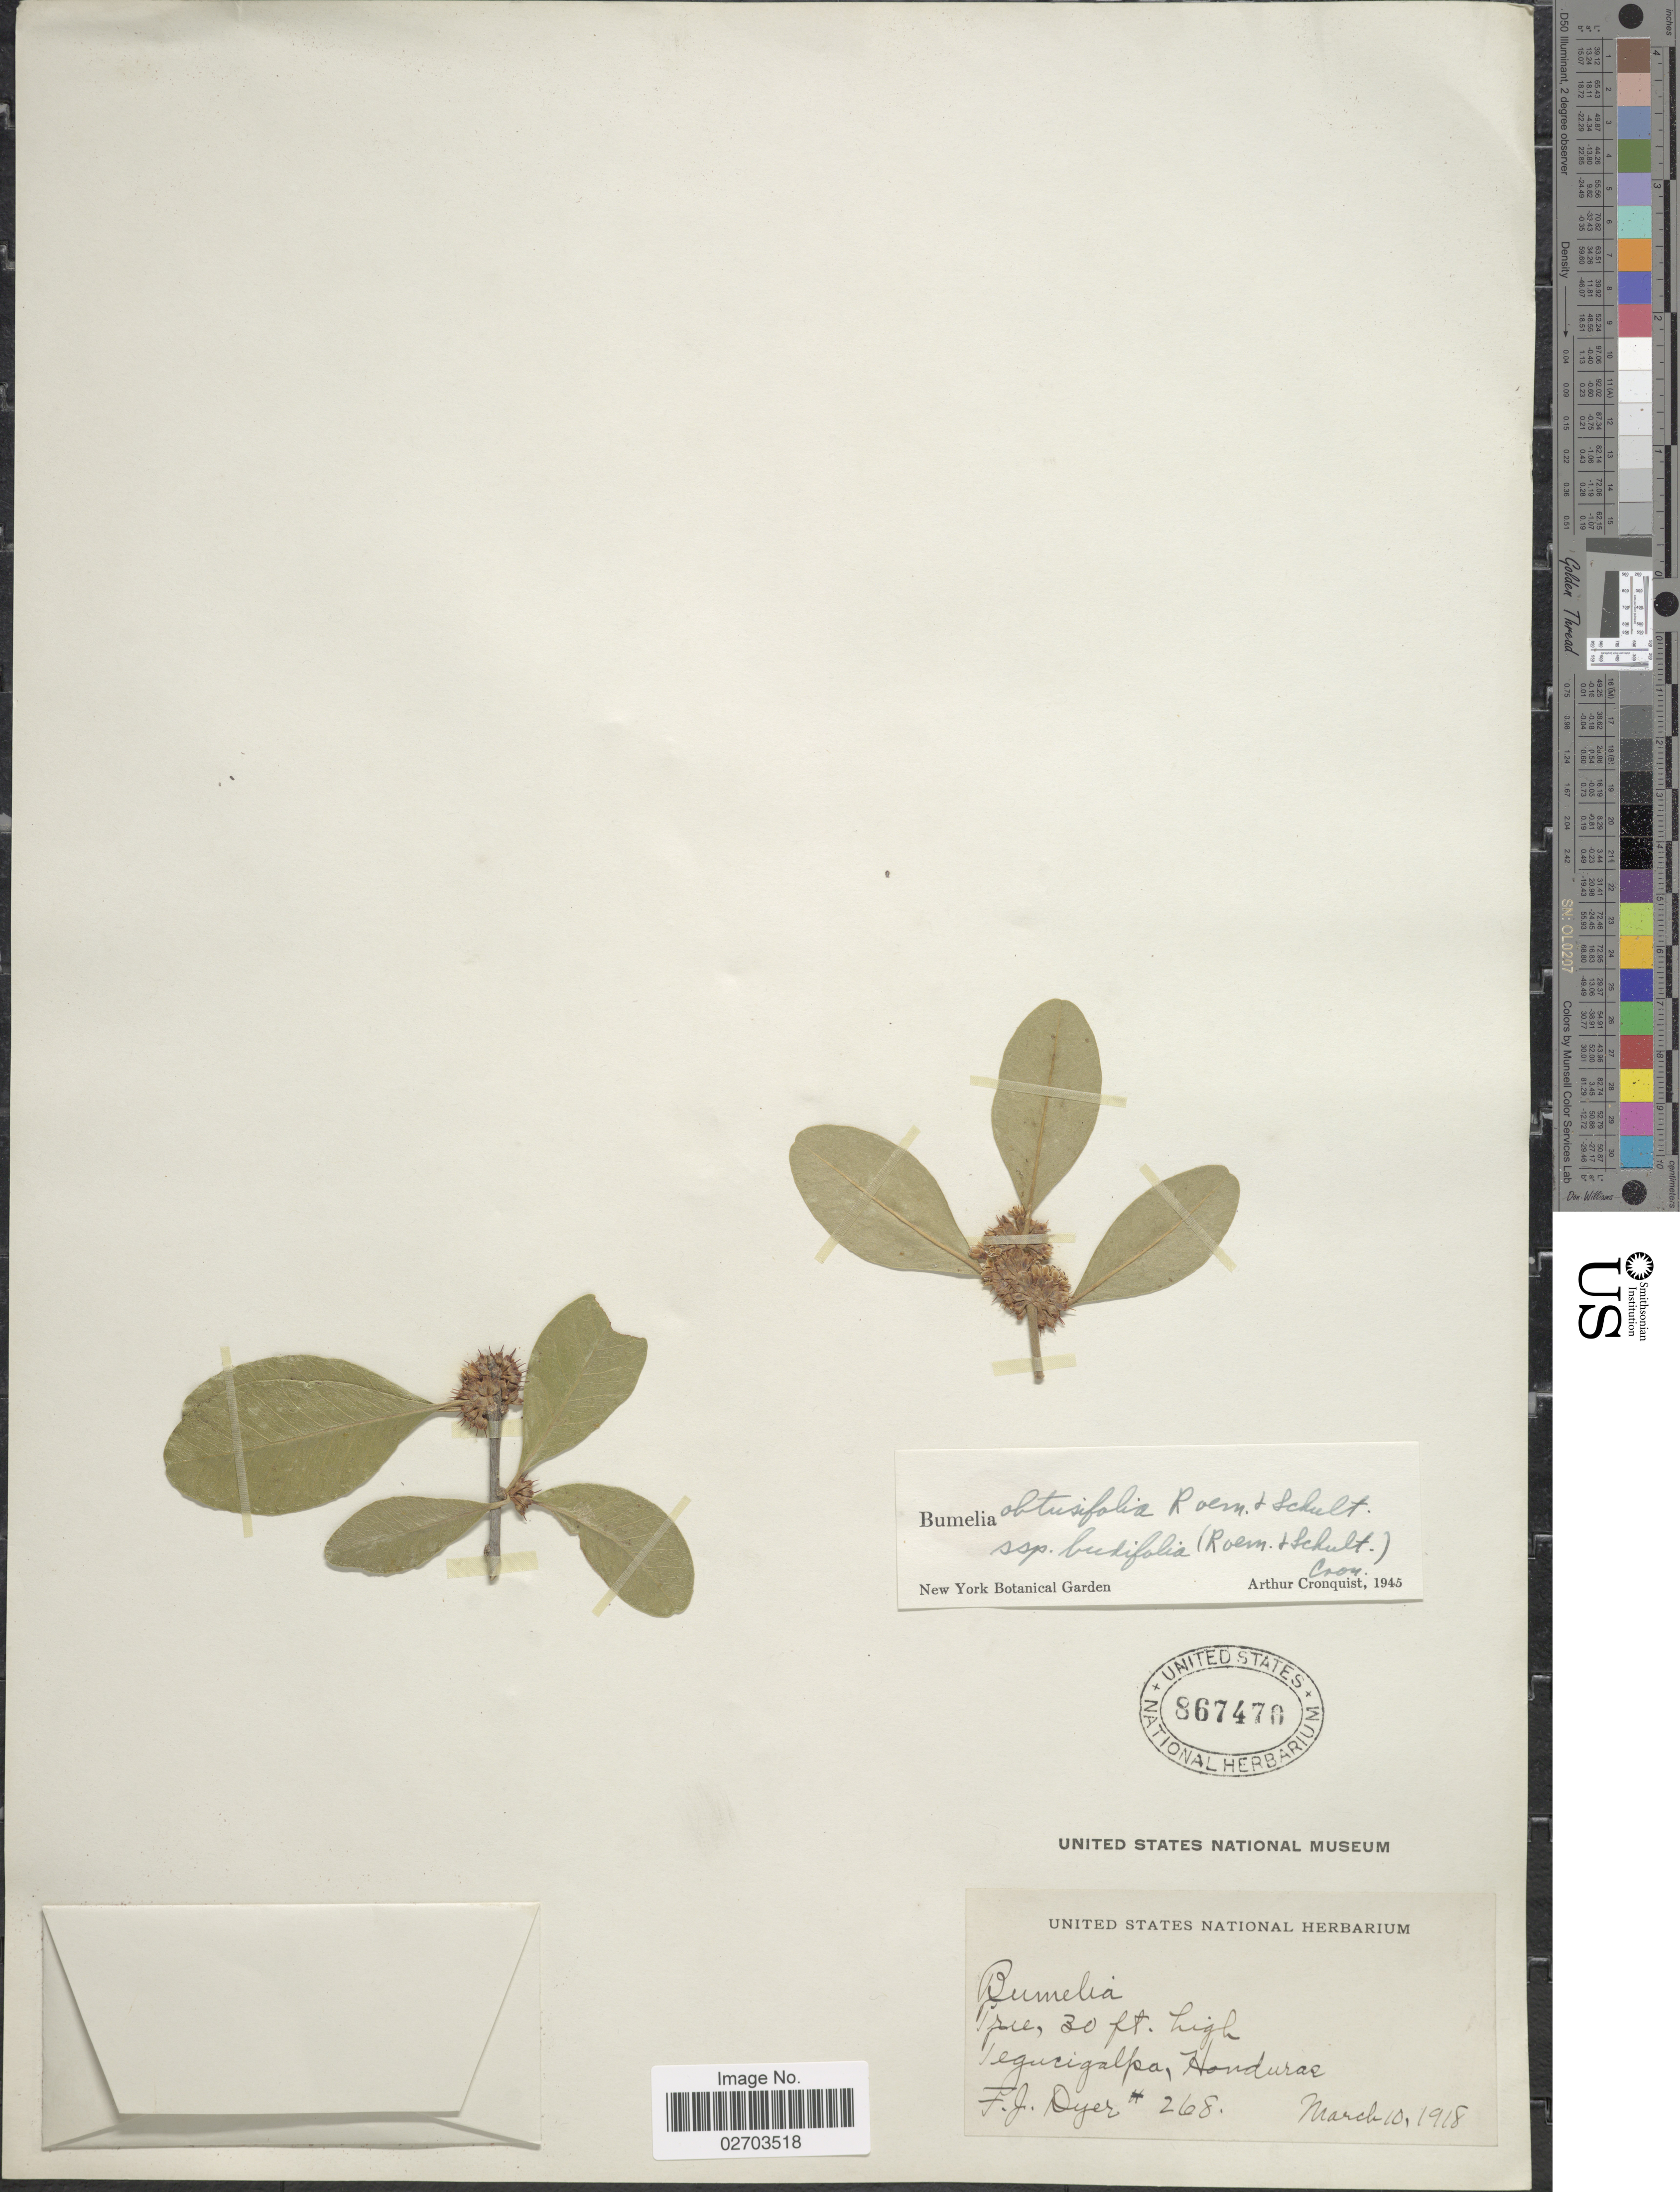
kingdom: Plantae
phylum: Tracheophyta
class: Magnoliopsida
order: Ericales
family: Sapotaceae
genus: Sideroxylon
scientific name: Sideroxylon obtusifolium subsp. buxifolium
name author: (Roem. & Schult.) T.D. Penn.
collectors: F. J. Dyer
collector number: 268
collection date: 1918-03-10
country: Honduras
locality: Tegucigalpa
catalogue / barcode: US 867470